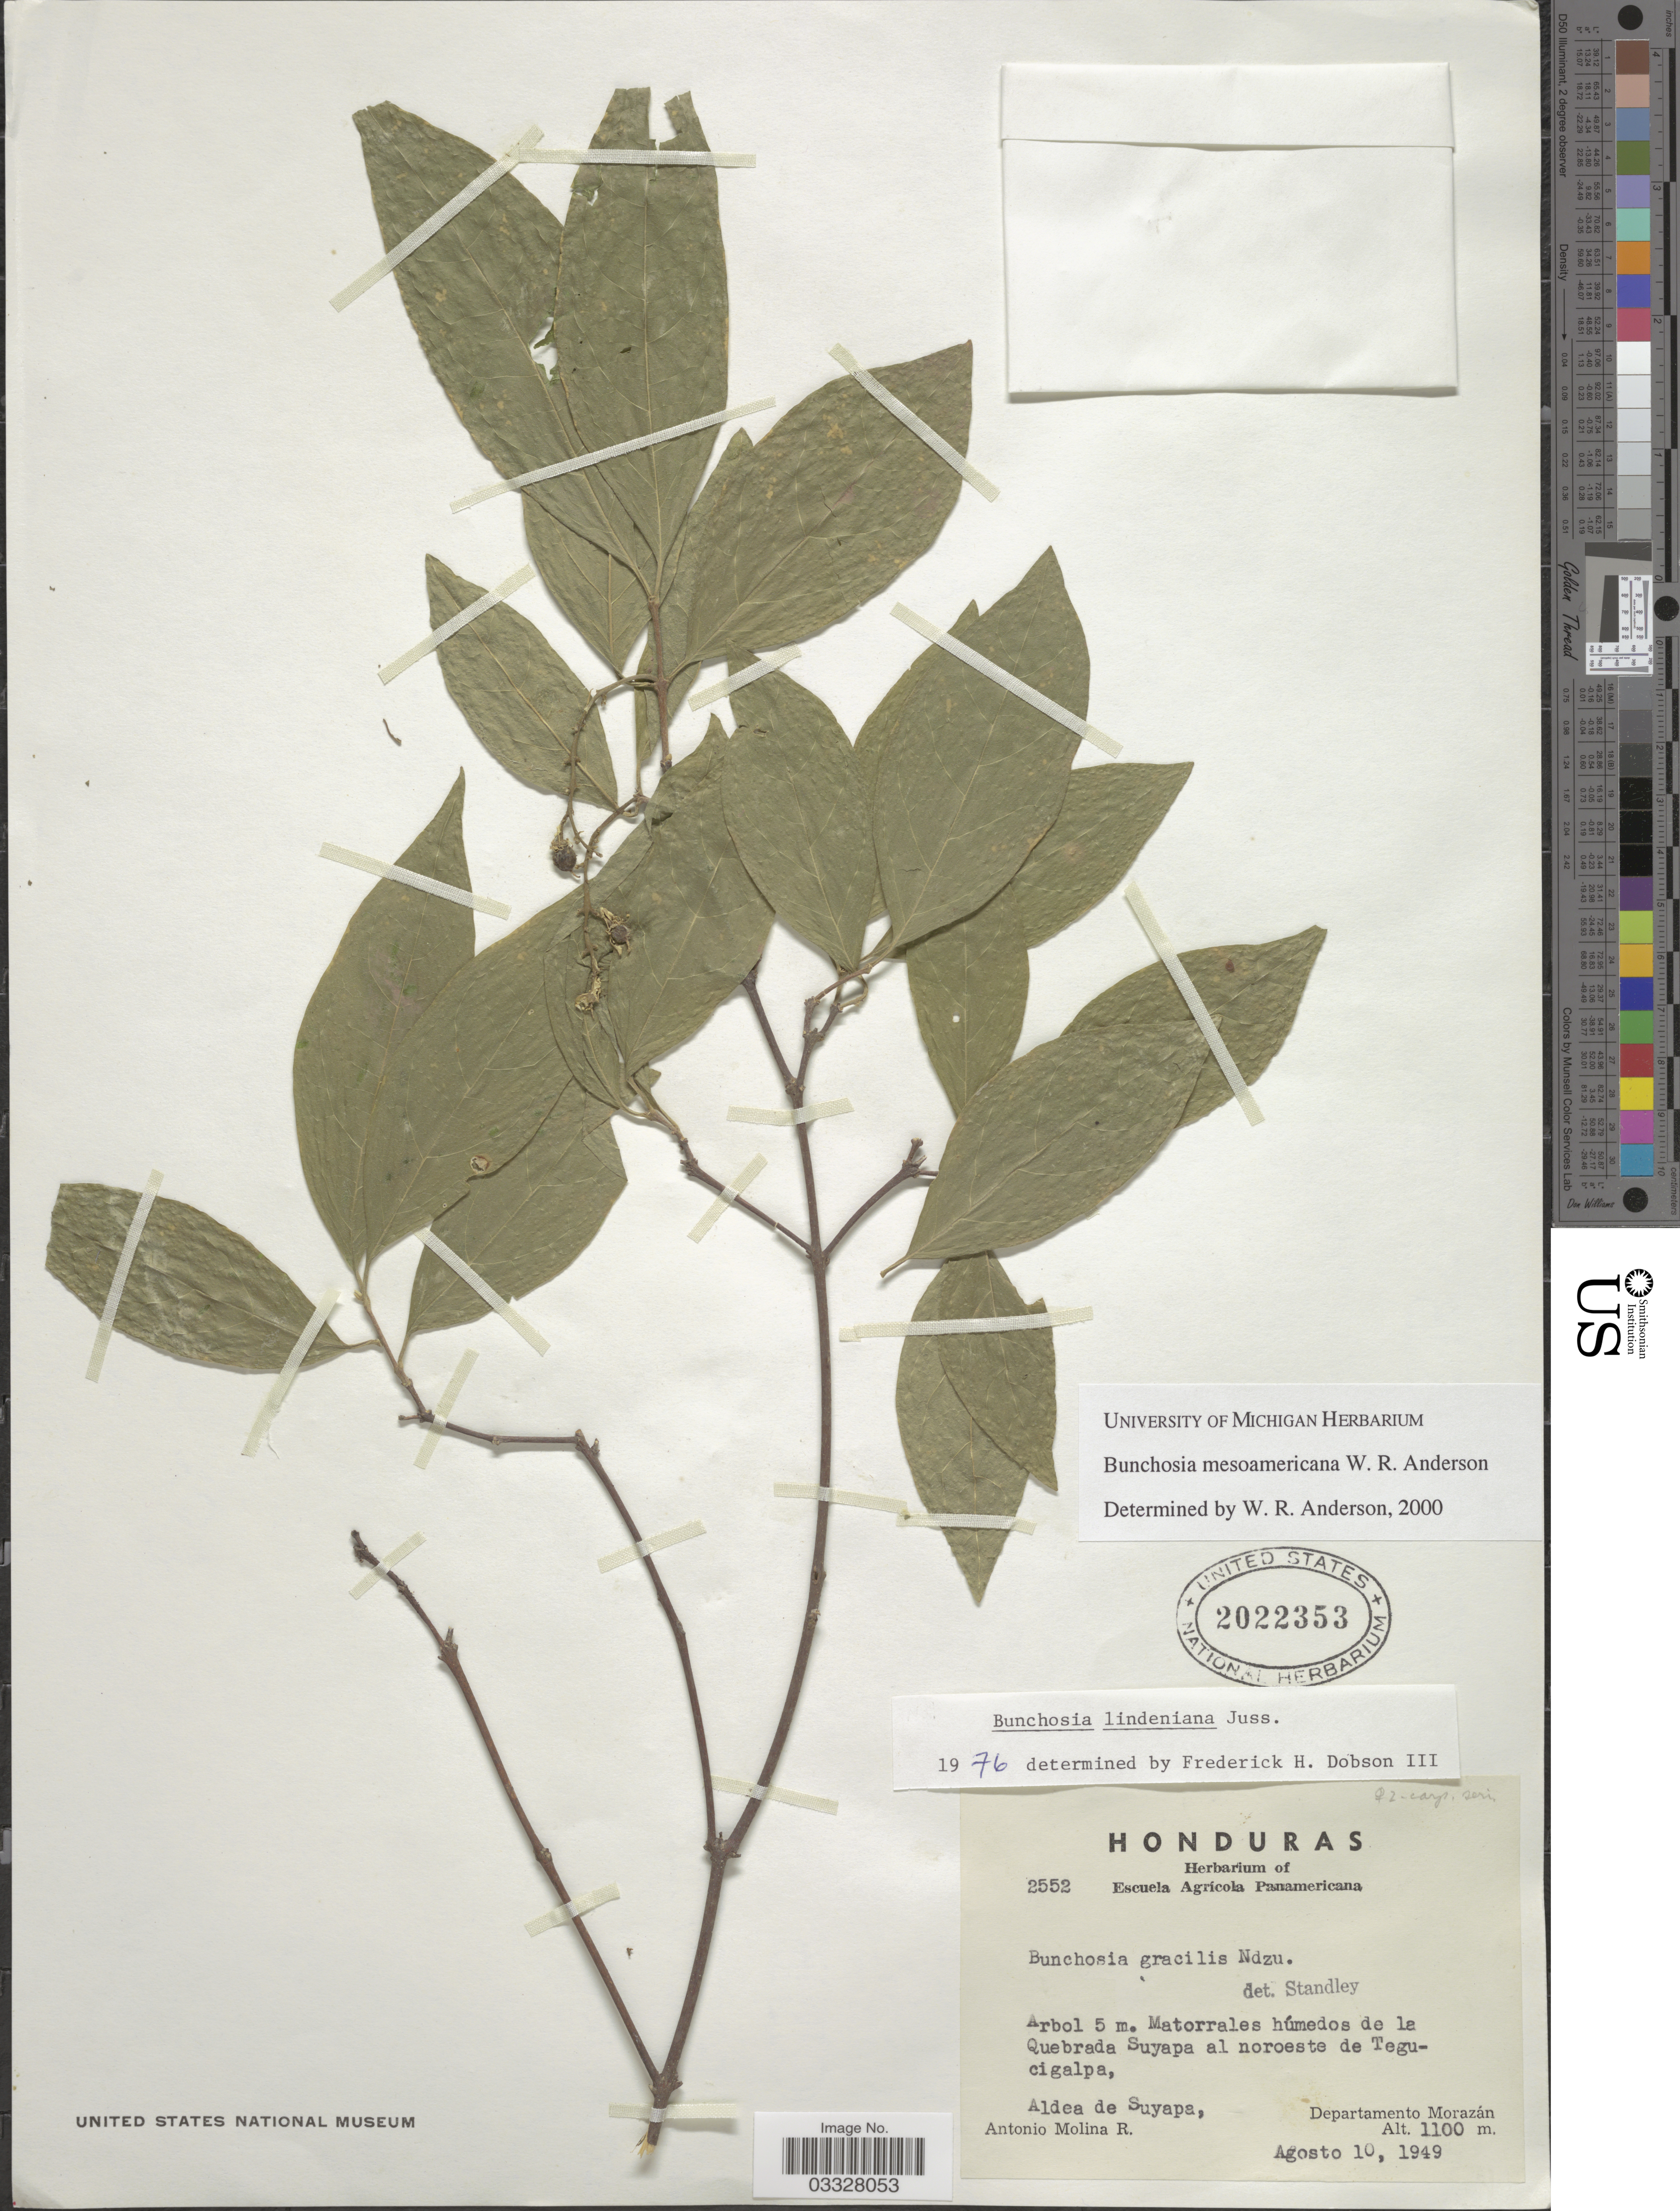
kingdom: Plantae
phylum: Tracheophyta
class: Magnoliopsida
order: Malpighiales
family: Malpighiaceae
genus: Bunchosia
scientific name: Bunchosia mesoamericana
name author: W.R. Anderson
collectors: A. Molina R.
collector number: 2552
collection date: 1949-08-10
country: Honduras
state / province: Fco. Morazán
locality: Matorrales húmedos de la Quebrada Suyapa al noroeste de Tegucigalpa, Aldea de Suyapa, Departamento Morazán.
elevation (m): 1100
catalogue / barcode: US 2022353